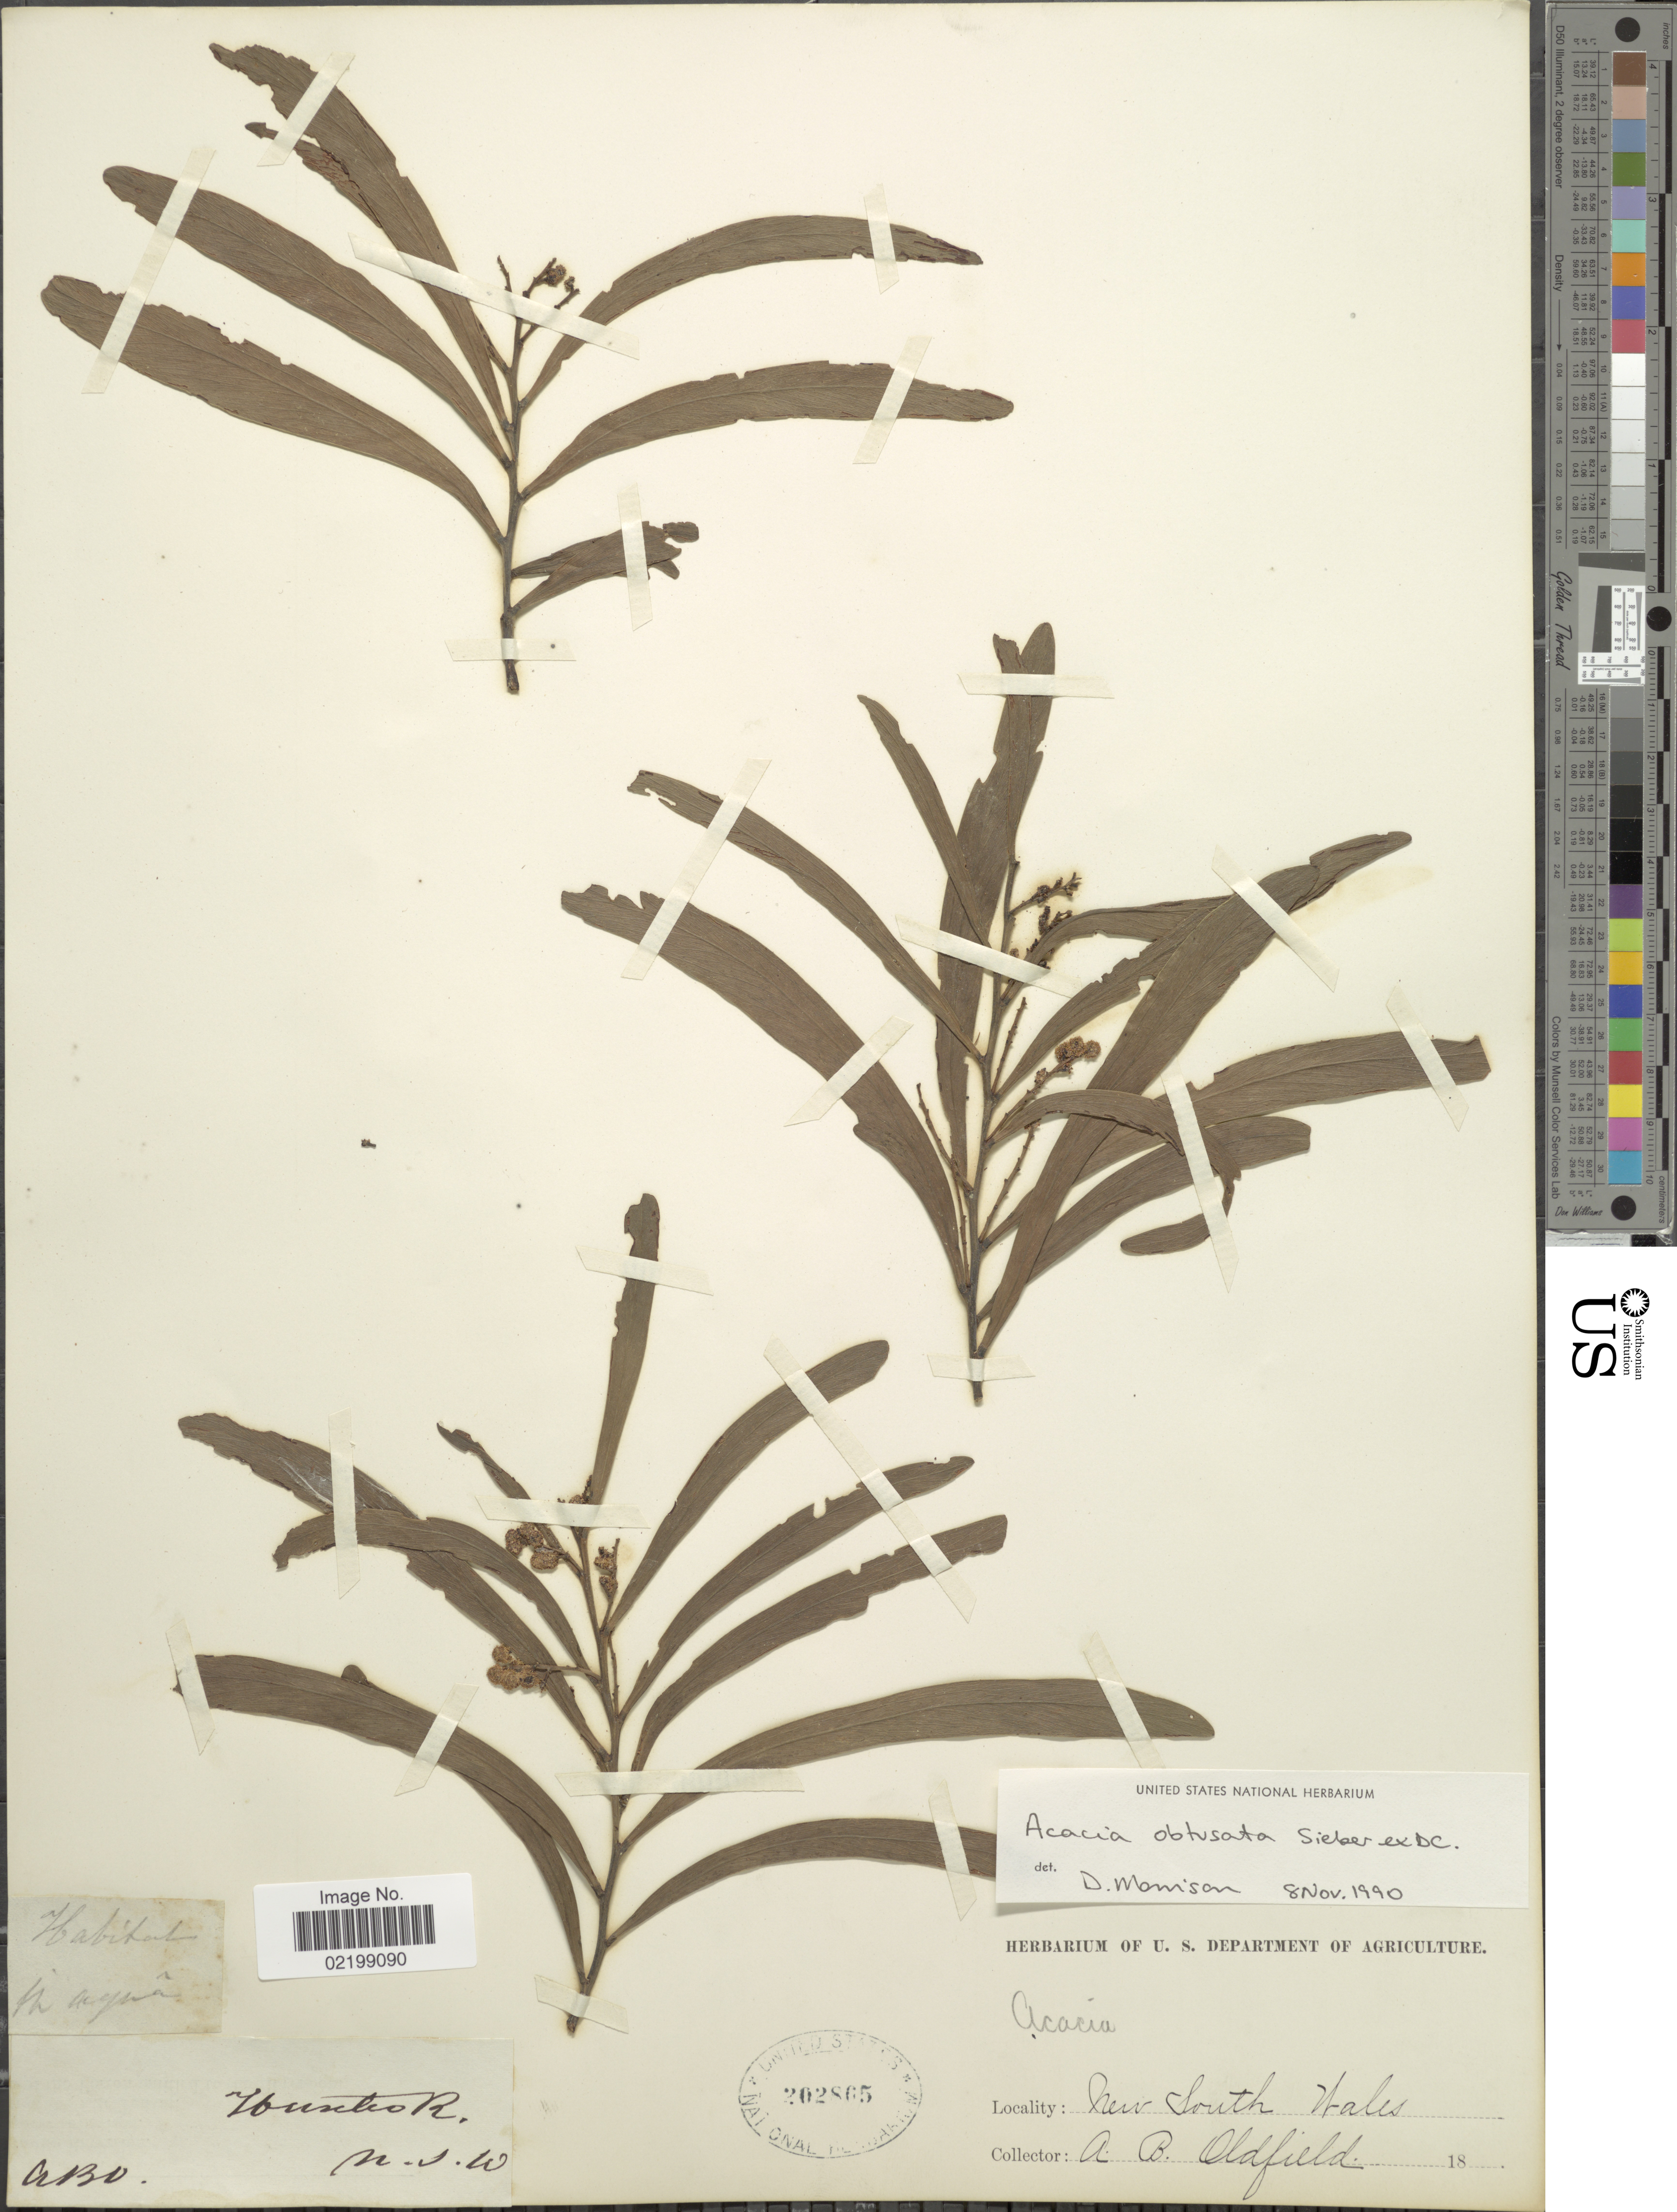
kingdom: Plantae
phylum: Tracheophyta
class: Magnoliopsida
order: Fabales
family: Fabaceae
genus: Acacia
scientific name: Acacia obtusata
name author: Sieber ex DC.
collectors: A. Oldfield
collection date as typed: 18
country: Australia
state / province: New South Wales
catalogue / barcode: US 202865